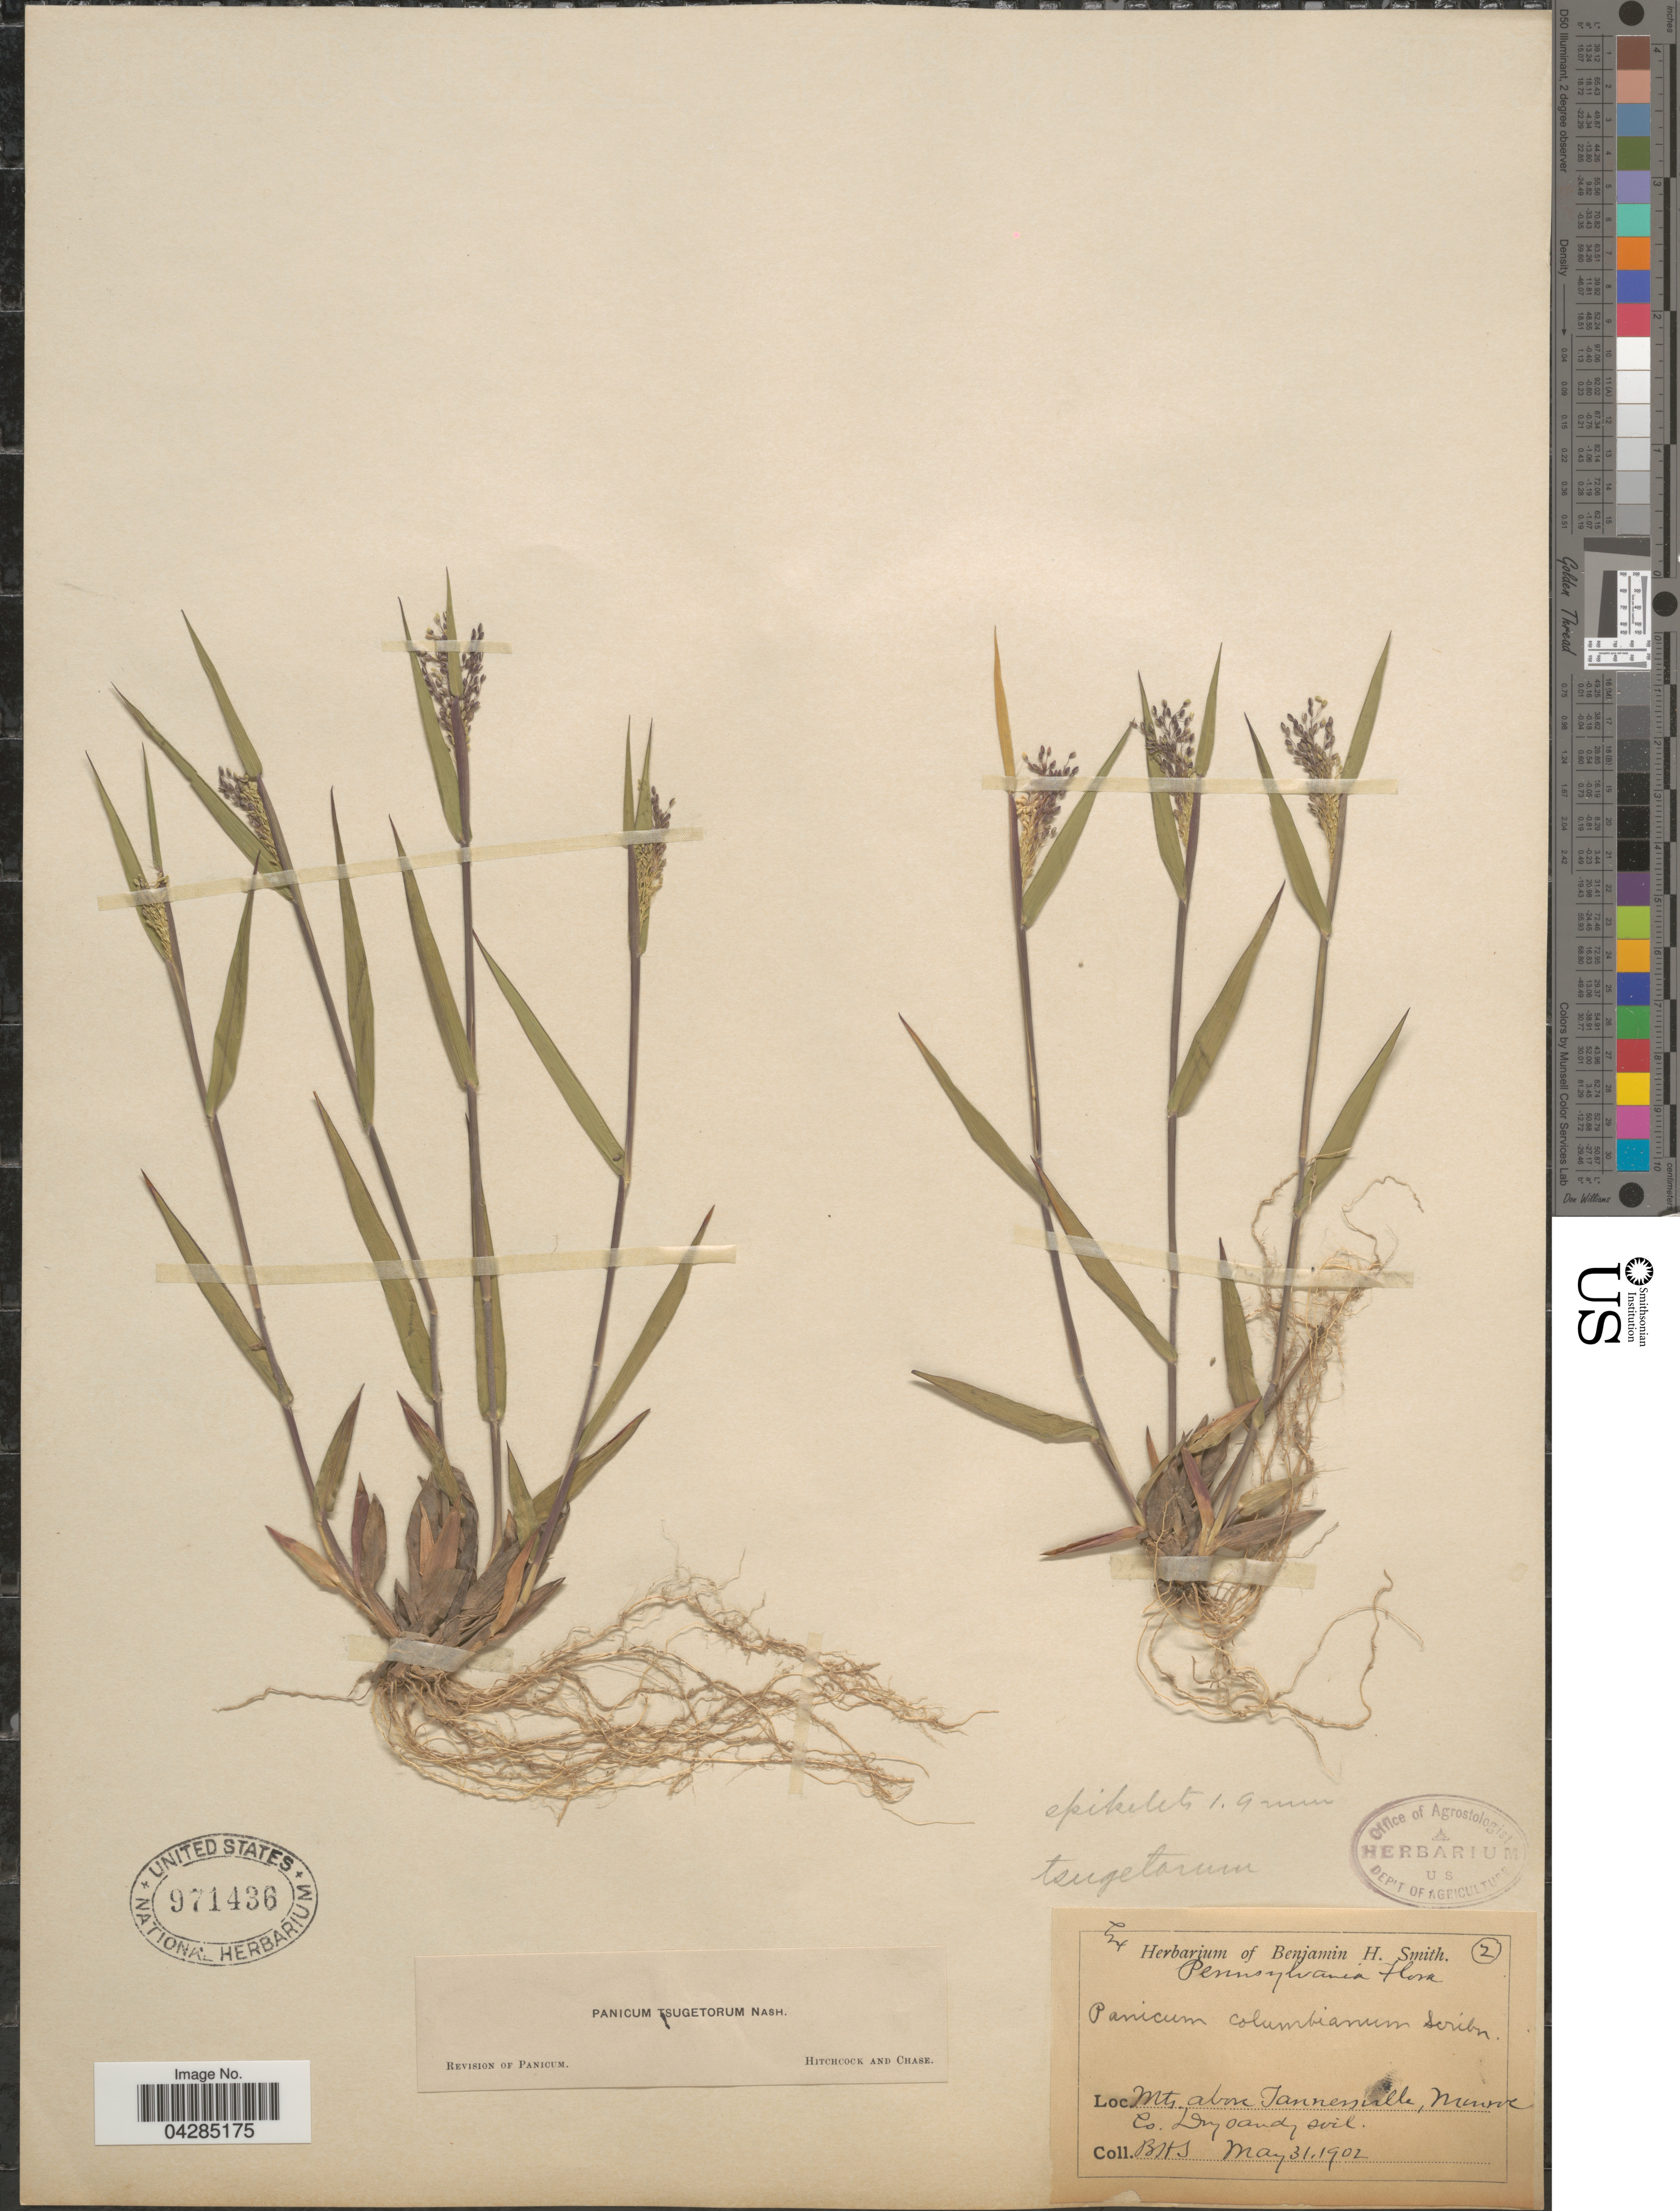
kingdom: Plantae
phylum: Tracheophyta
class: Liliopsida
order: Poales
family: Poaceae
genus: Dichanthelium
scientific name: Dichanthelium portoricense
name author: (Desv. ex Ham.) B.F. Hansen & Wunderlin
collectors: B. H. Smith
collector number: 2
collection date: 1902-05-31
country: United States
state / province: Pennsylvania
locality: Mts above Tannersville, Monroe Co.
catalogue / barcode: US 971436